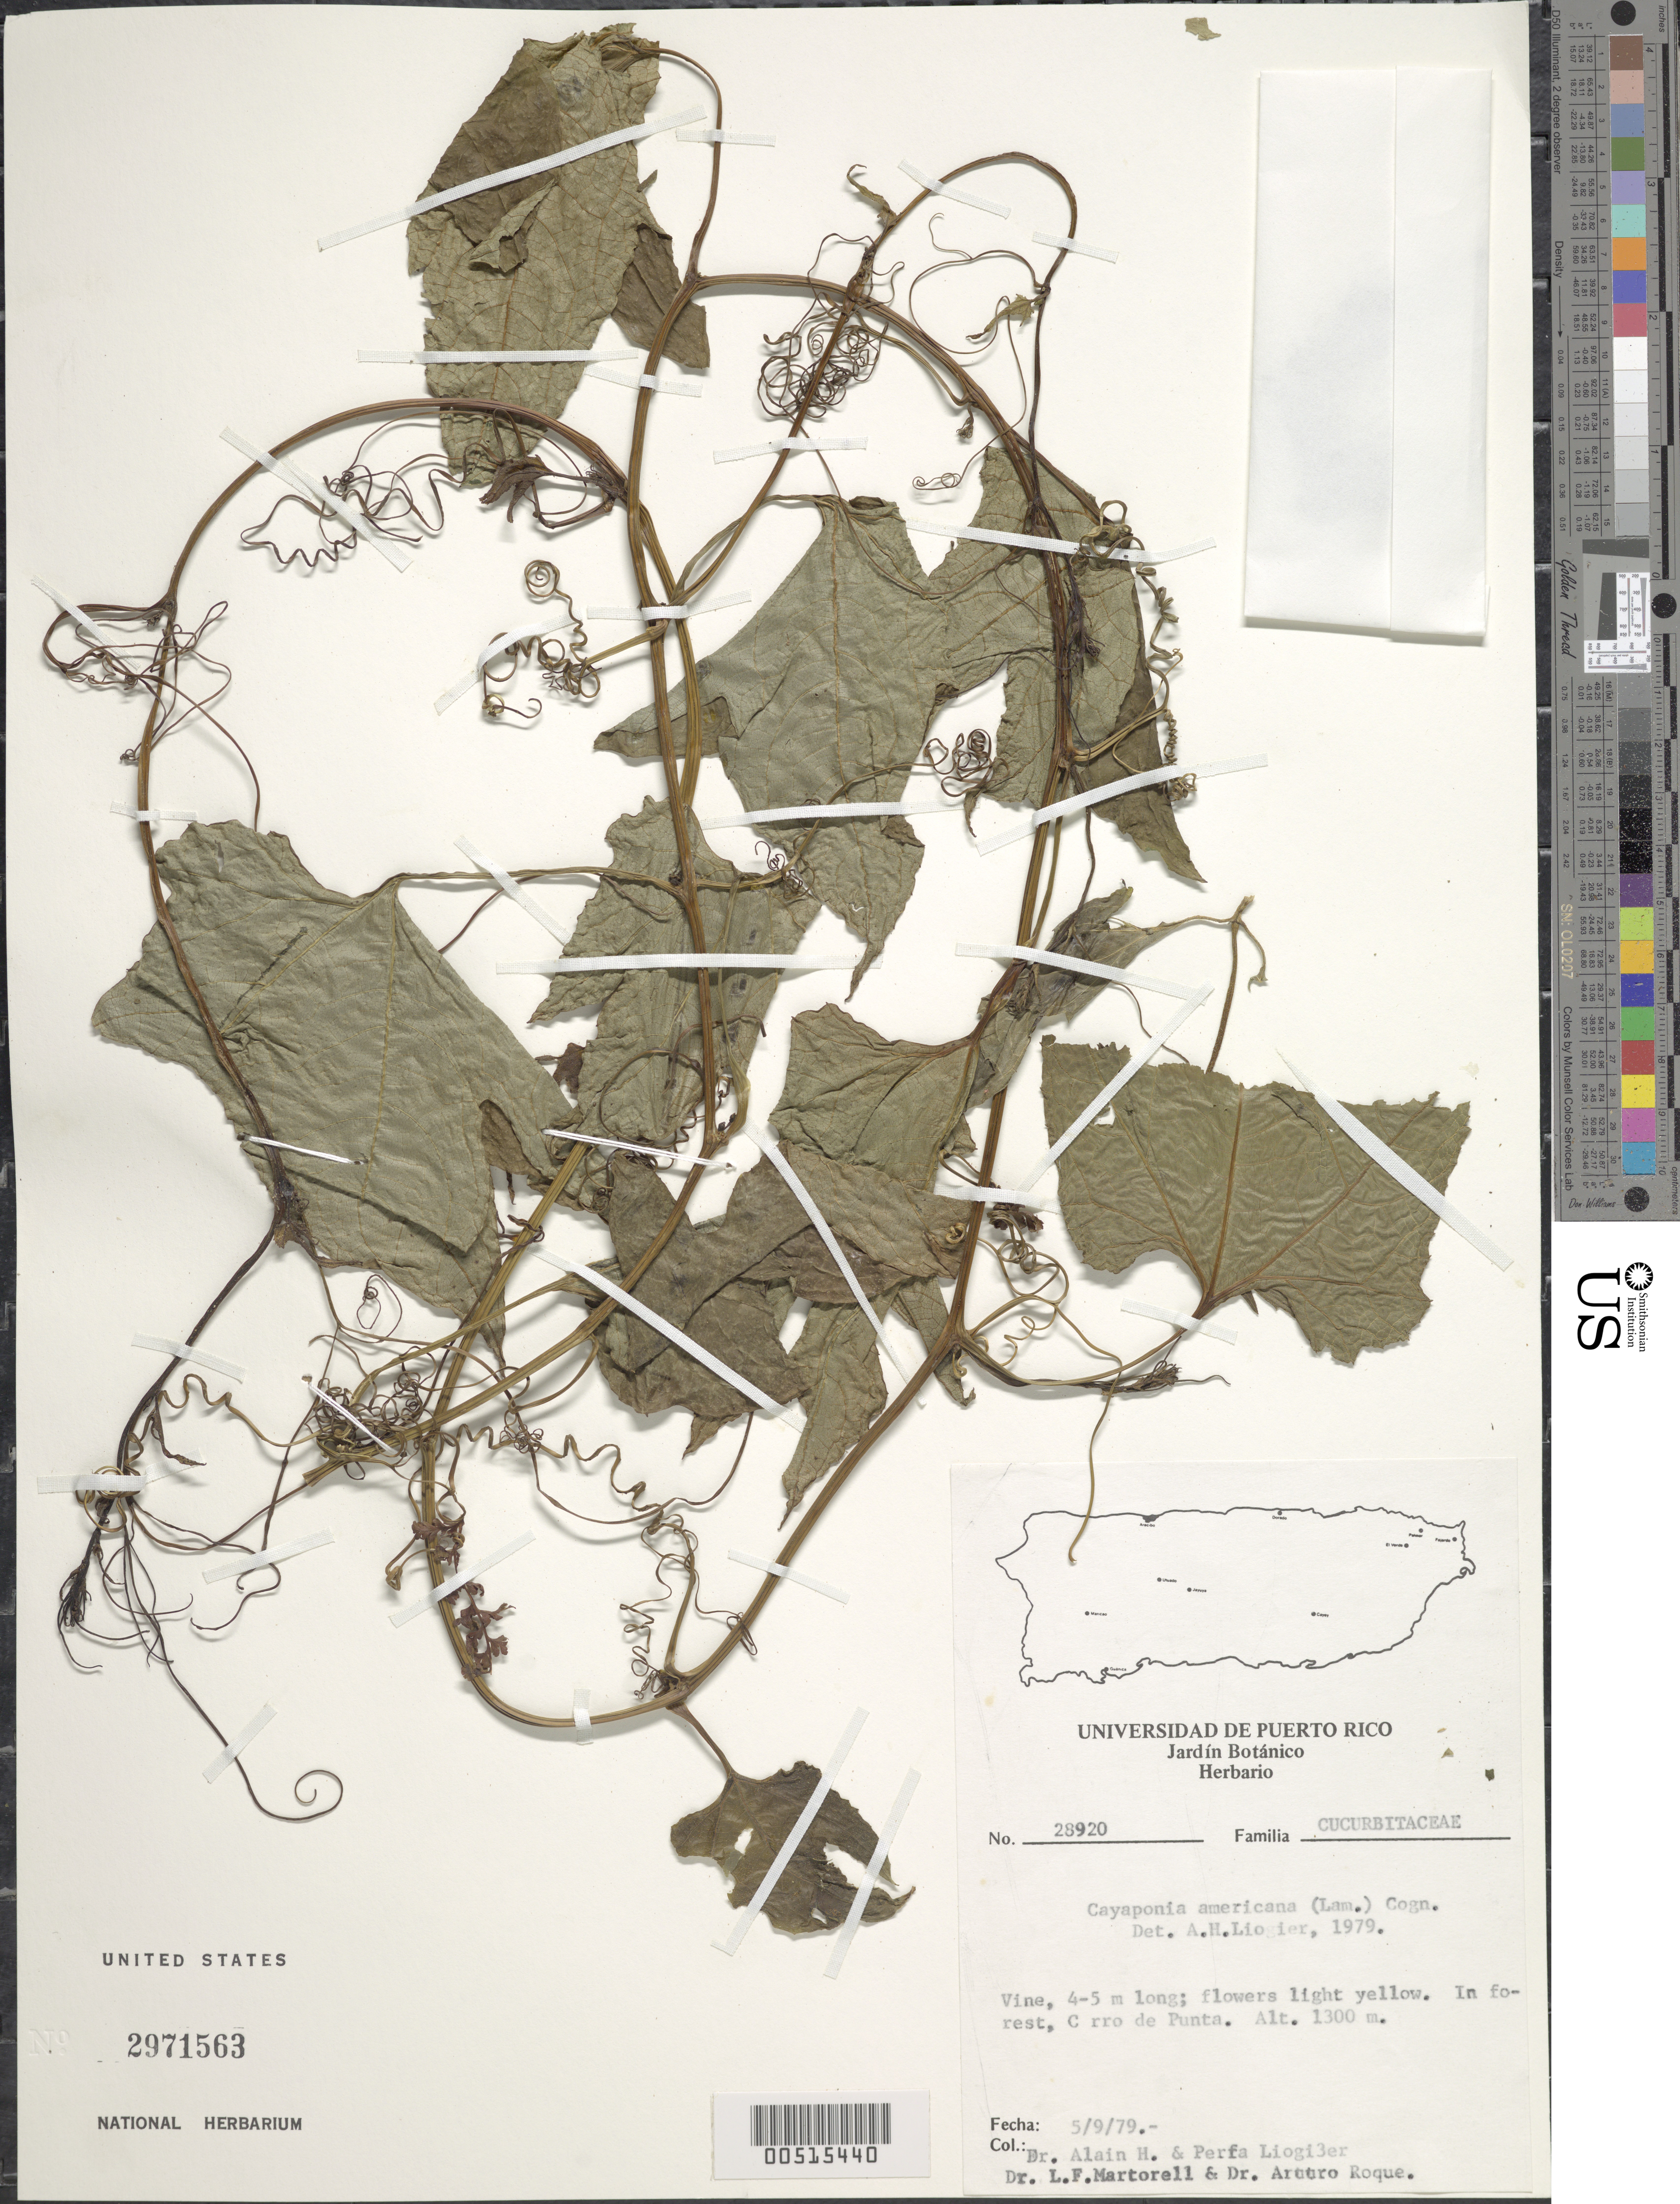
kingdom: Plantae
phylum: Tracheophyta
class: Magnoliopsida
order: Cucurbitales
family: Cucurbitaceae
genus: Cayaponia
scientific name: Cayaponia americana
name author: (Lam.) Cogn.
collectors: A. H. Liogier & M. P. Liogier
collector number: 28920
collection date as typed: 05 Sep 1979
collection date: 1979-09-05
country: Puerto Rico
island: Greater Antilles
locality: Cerro de Punta. In forest.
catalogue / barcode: US 2971563